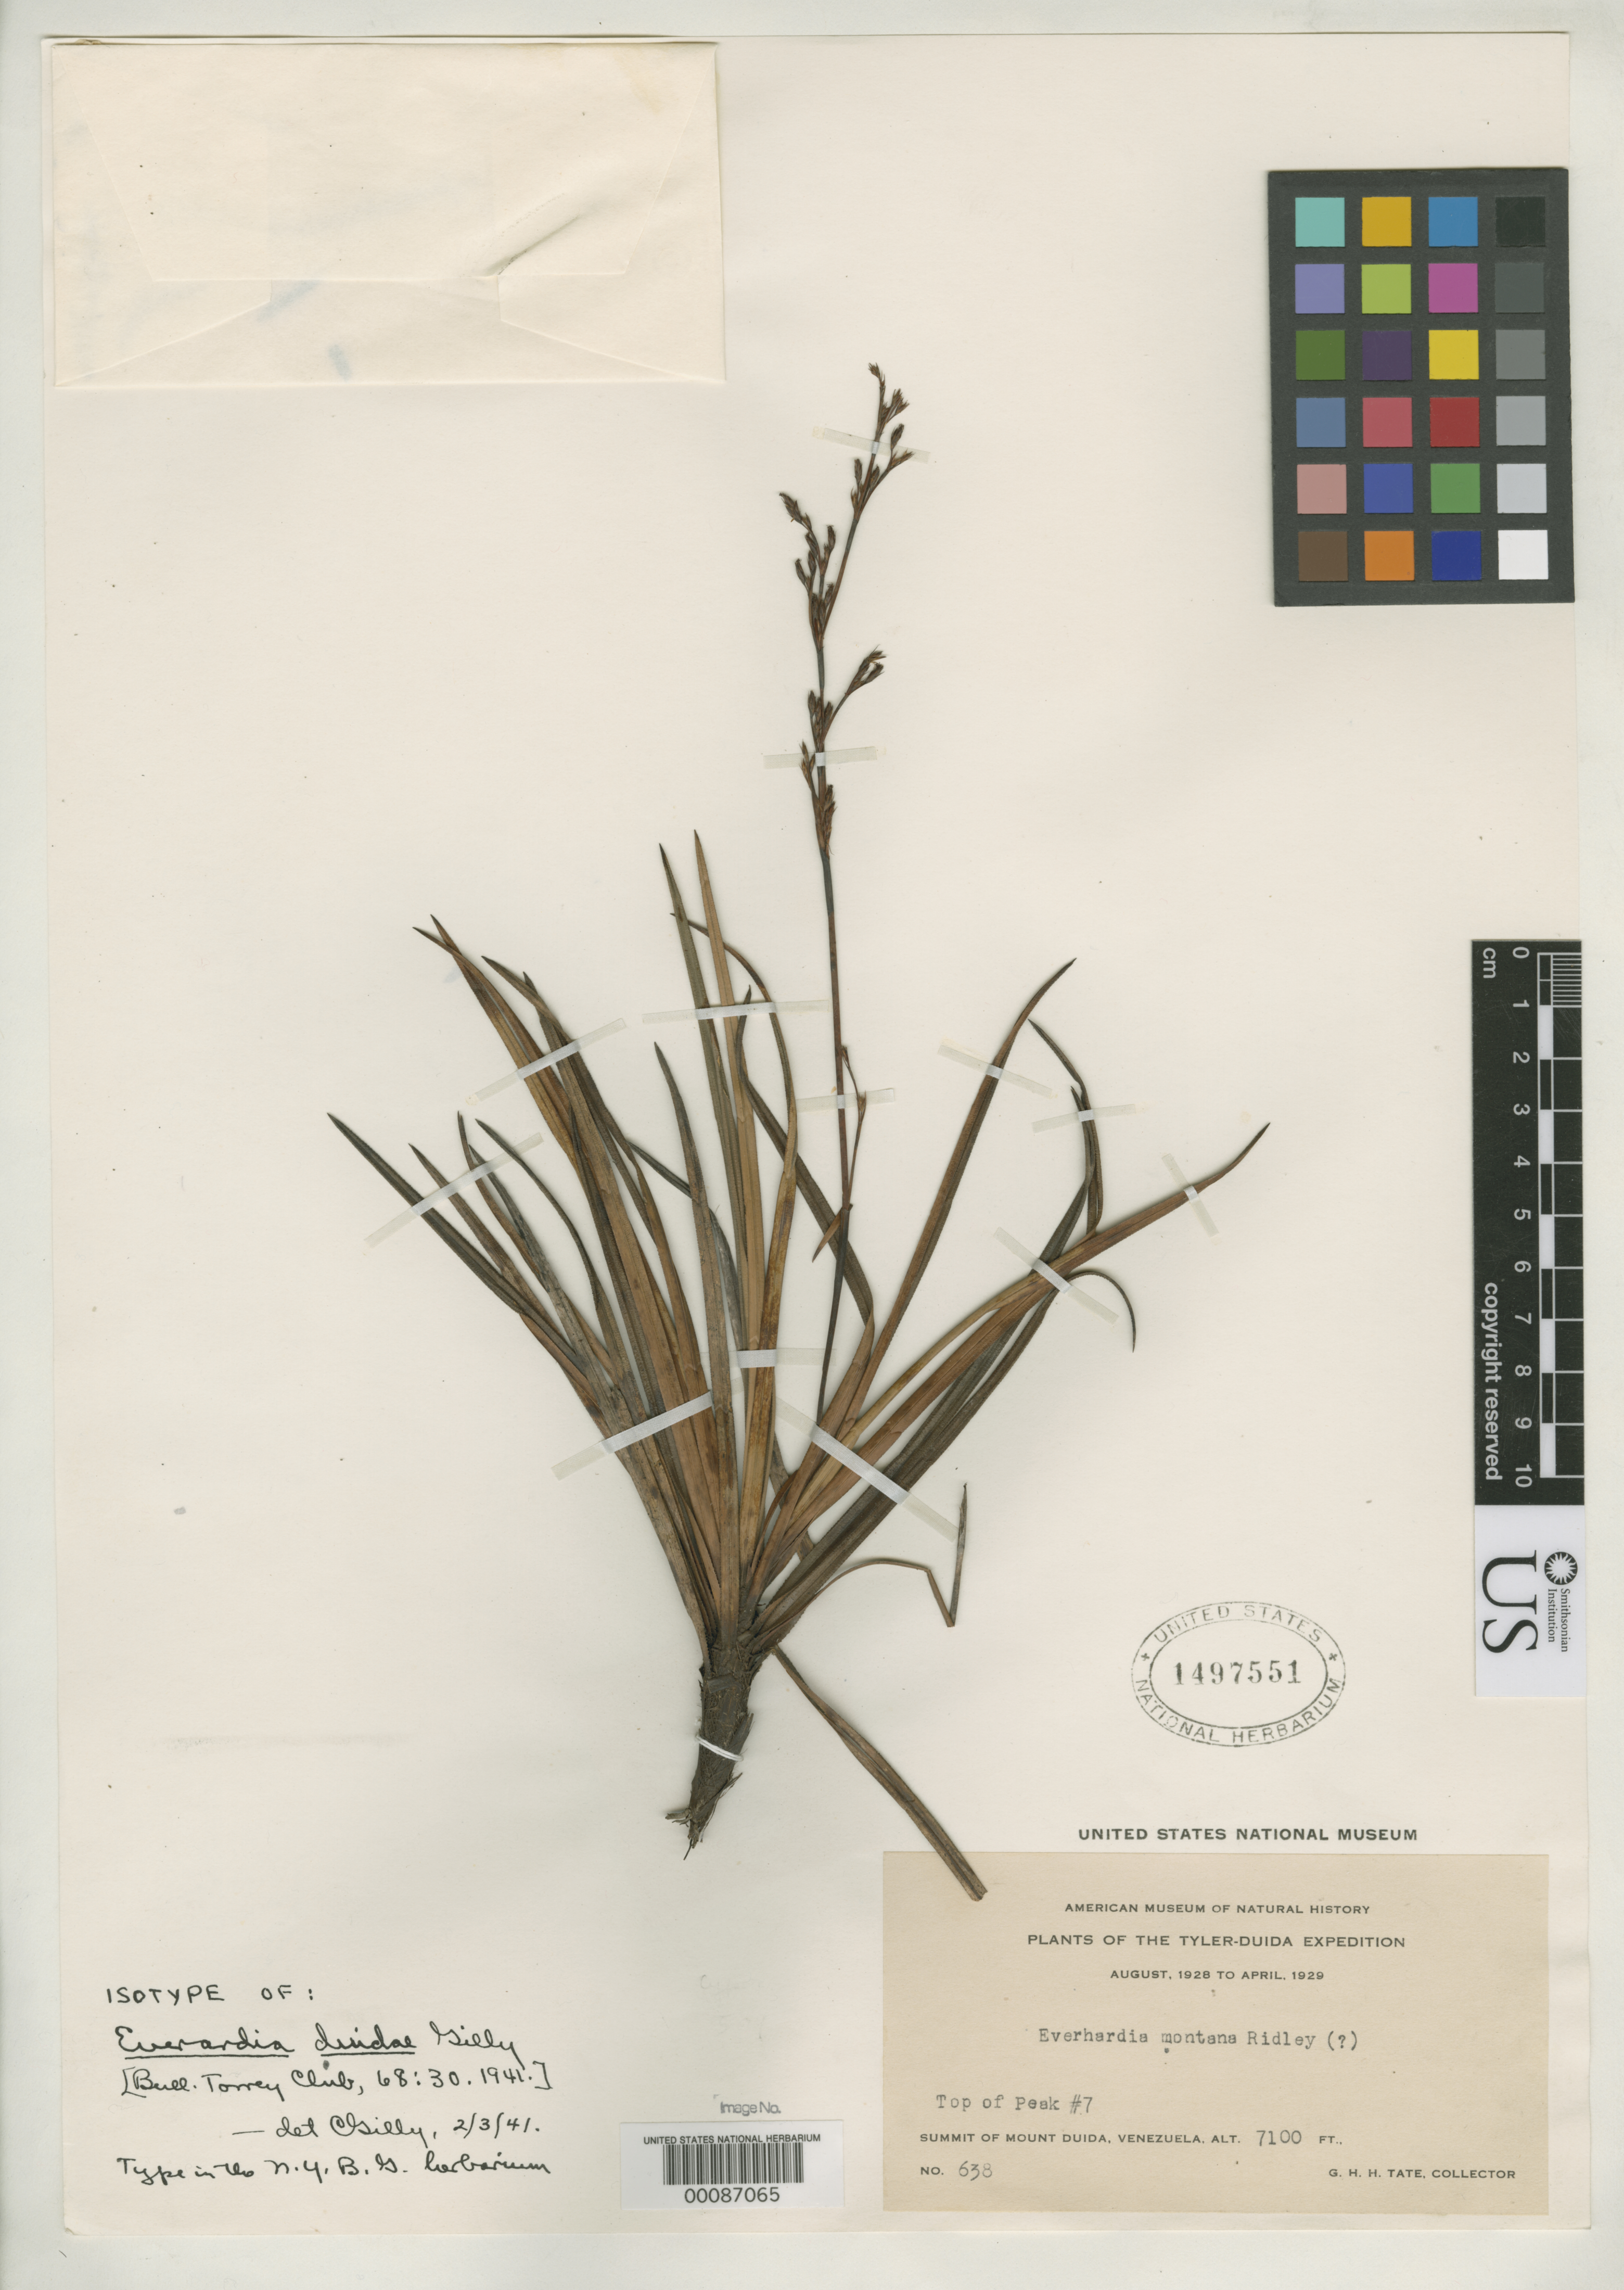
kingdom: Plantae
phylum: Tracheophyta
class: Liliopsida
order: Poales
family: Cyperaceae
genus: Everardia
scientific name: Everardia duidae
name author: Gilly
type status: Isotype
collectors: G. H. H.Tate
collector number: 638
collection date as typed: Aug 1928 to -- Apr 1929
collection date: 1928-08/1929-04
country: Venezuela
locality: Summit of Mt. Duida; alt. 7100 ft.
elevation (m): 2164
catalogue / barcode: US 1497551